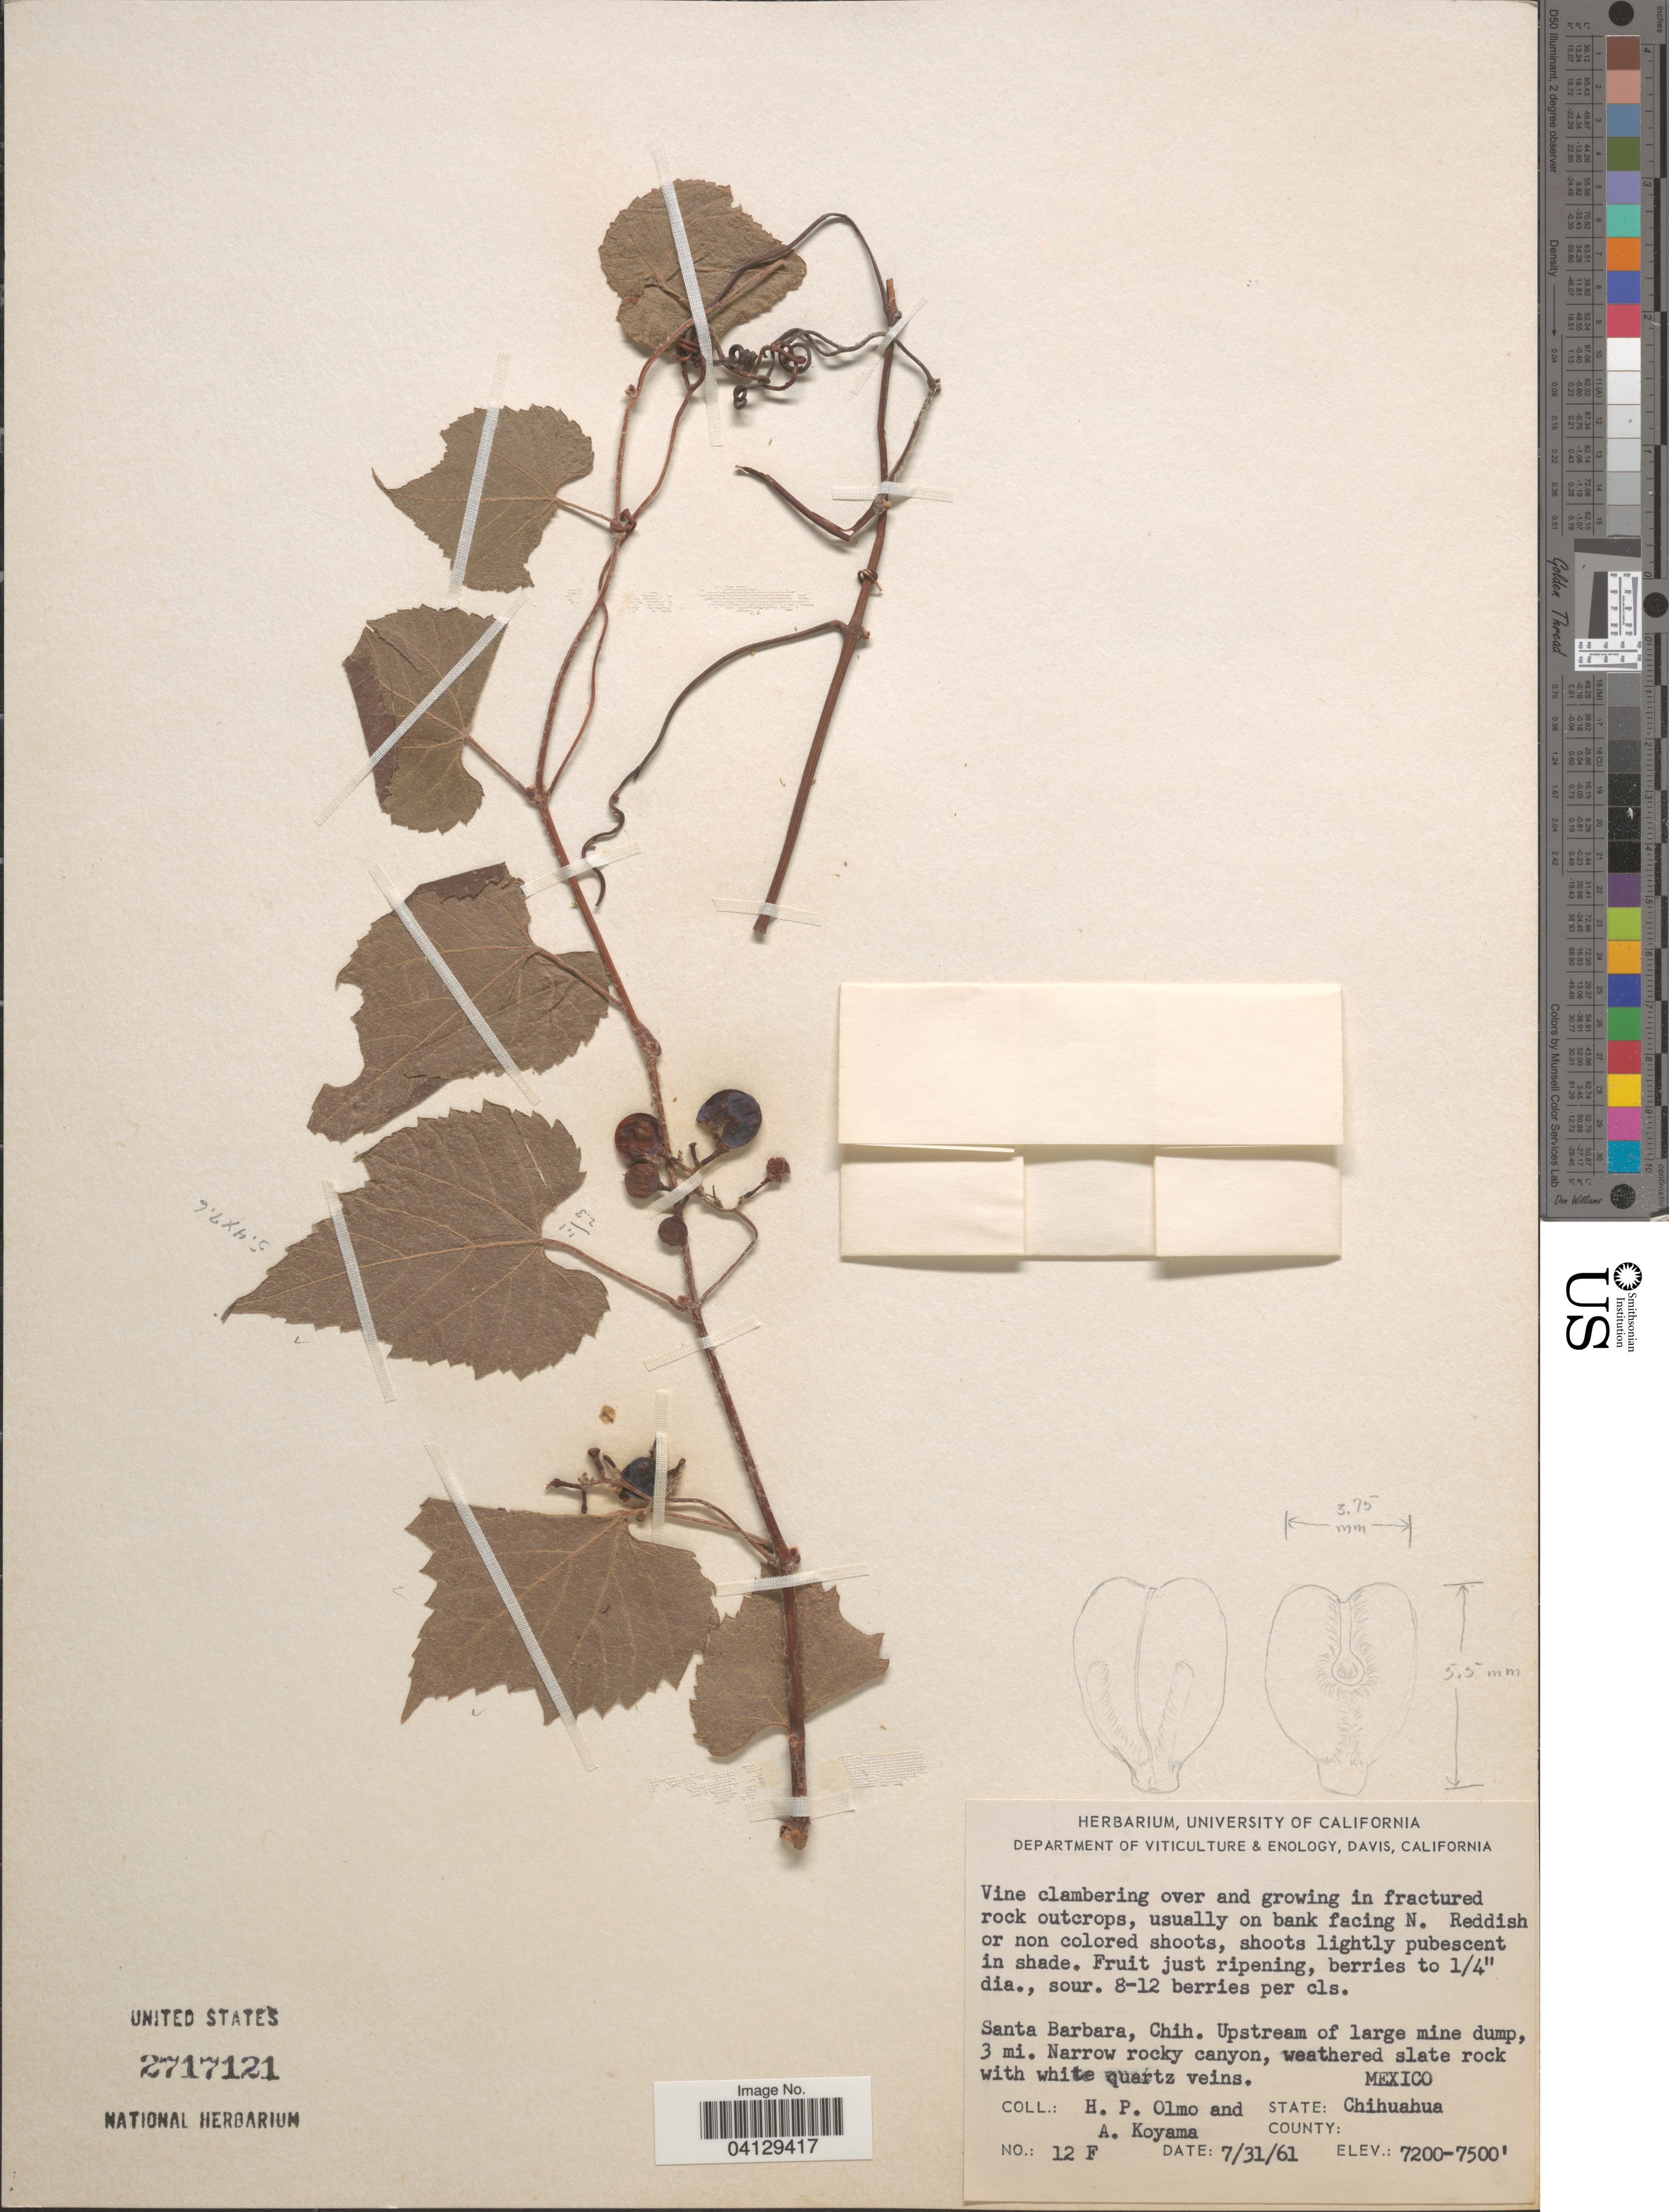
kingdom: Plantae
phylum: Tracheophyta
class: Magnoliopsida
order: Vitales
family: Vitaceae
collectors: H. Olmo & A. Koyama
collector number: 12F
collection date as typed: Transcribed d/m/y: 31/7/61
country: Mexico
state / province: Chihuahua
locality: Santa Barbara. Upstream of large mine dump, 3 mi. Narrow rocky canyon.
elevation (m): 2195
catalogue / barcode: US 2717121